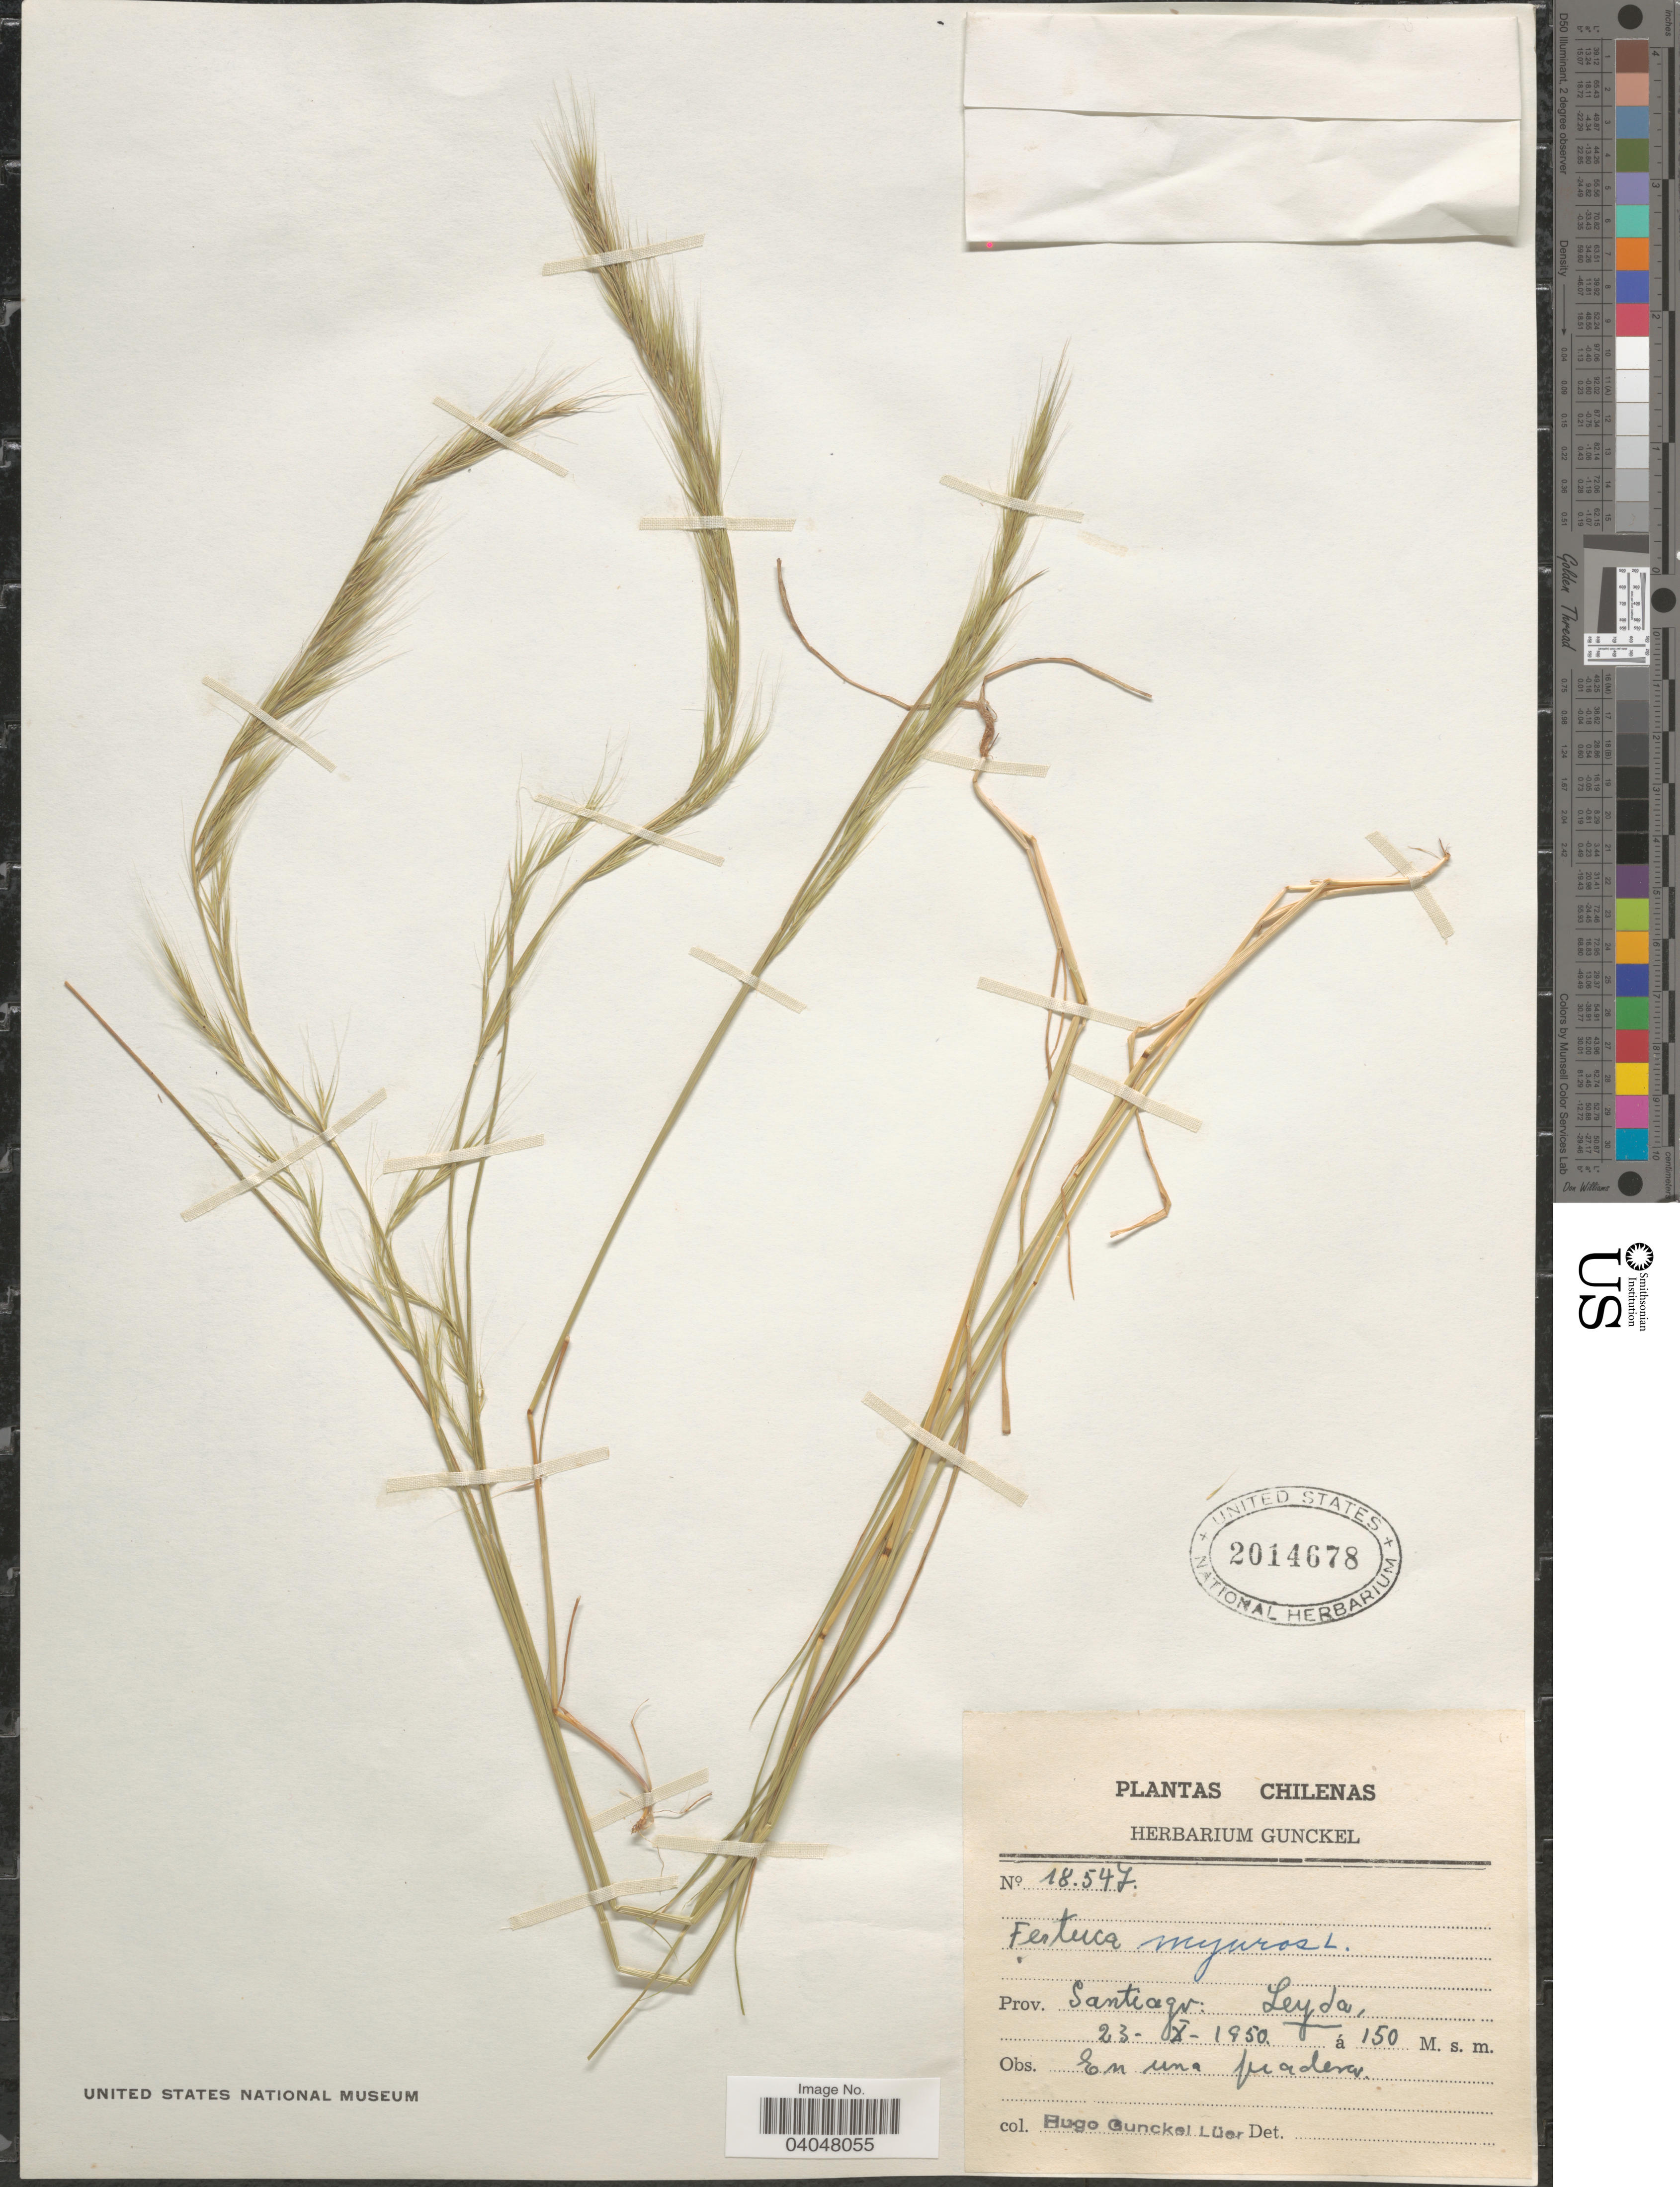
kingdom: Plantae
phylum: Tracheophyta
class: Liliopsida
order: Poales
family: Poaceae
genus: Festuca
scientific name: Festuca myuros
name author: L.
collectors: H. Gunckel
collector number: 18457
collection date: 1950-10-23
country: Chile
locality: Prov. Santiago: Leyda.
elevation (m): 150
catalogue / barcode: US 2014678